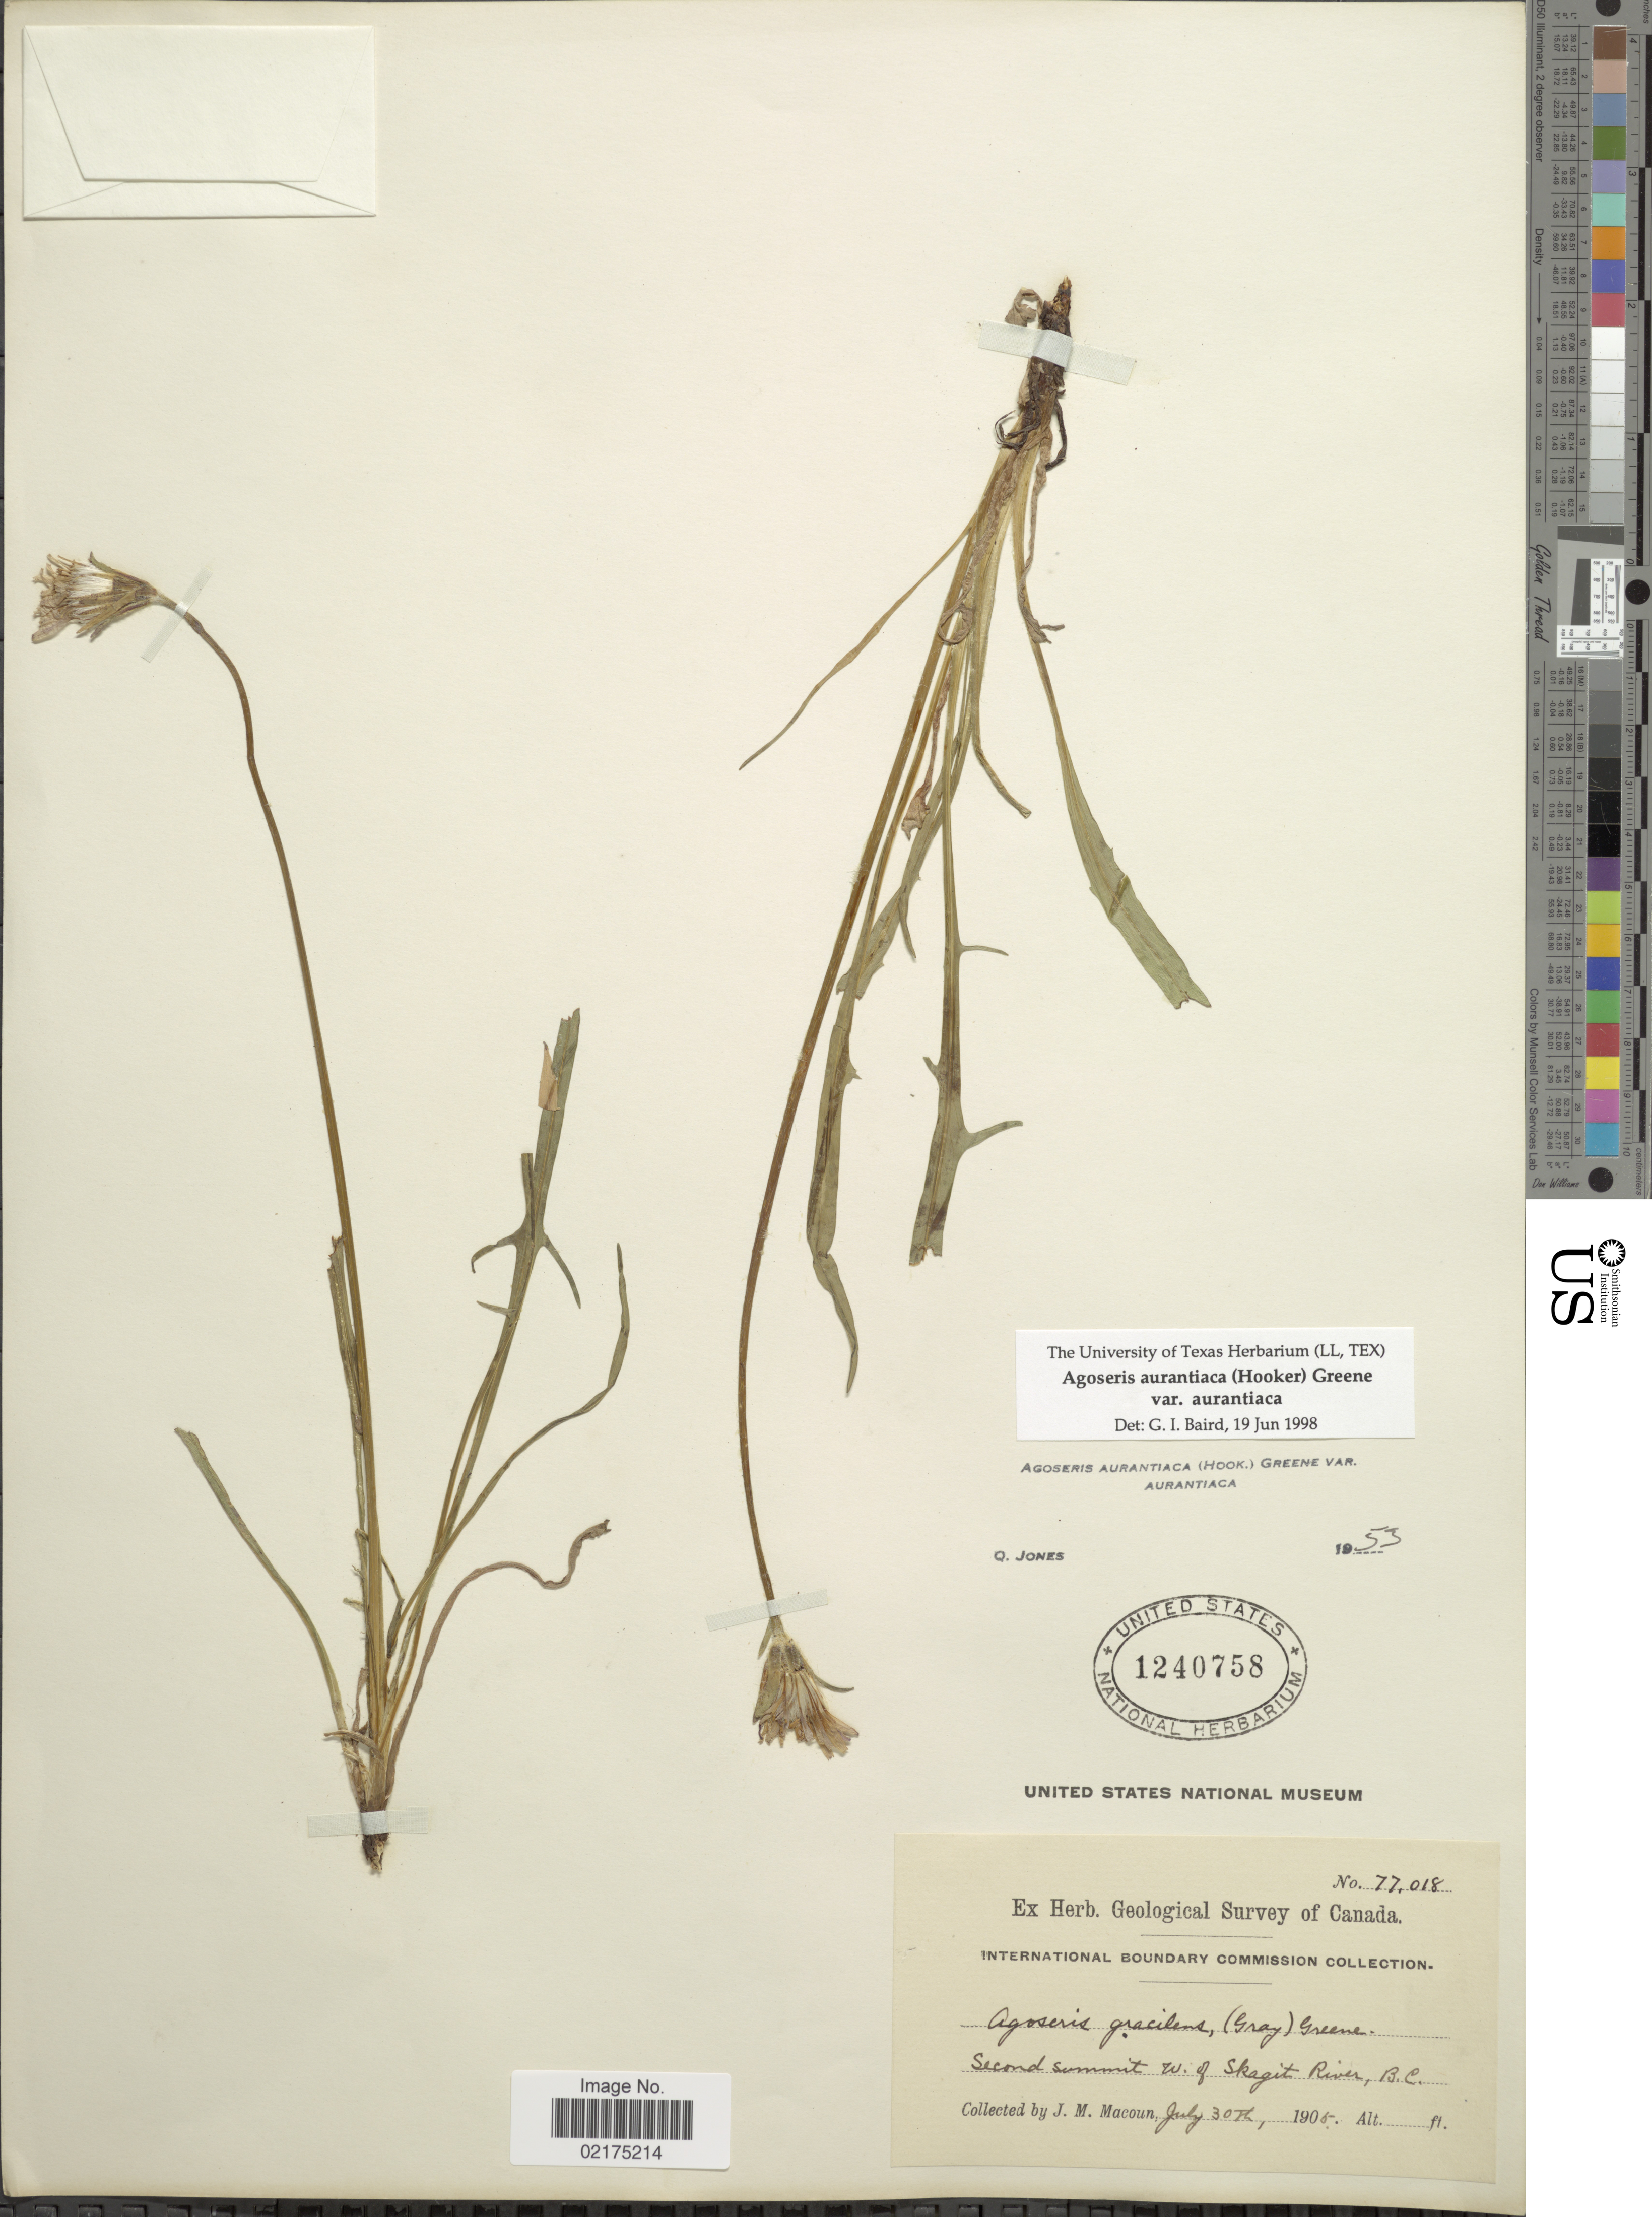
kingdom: Plantae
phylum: Tracheophyta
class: Magnoliopsida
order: Asterales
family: Asteraceae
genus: Agoseris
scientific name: Agoseris aurantiaca var. aurantiaca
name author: (Hook.) Greene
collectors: J. M. Macoun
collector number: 77018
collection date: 1905-07-30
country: Canada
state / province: British Columbia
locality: Second summit W of Skagit River, B.C.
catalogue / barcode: US 1240758